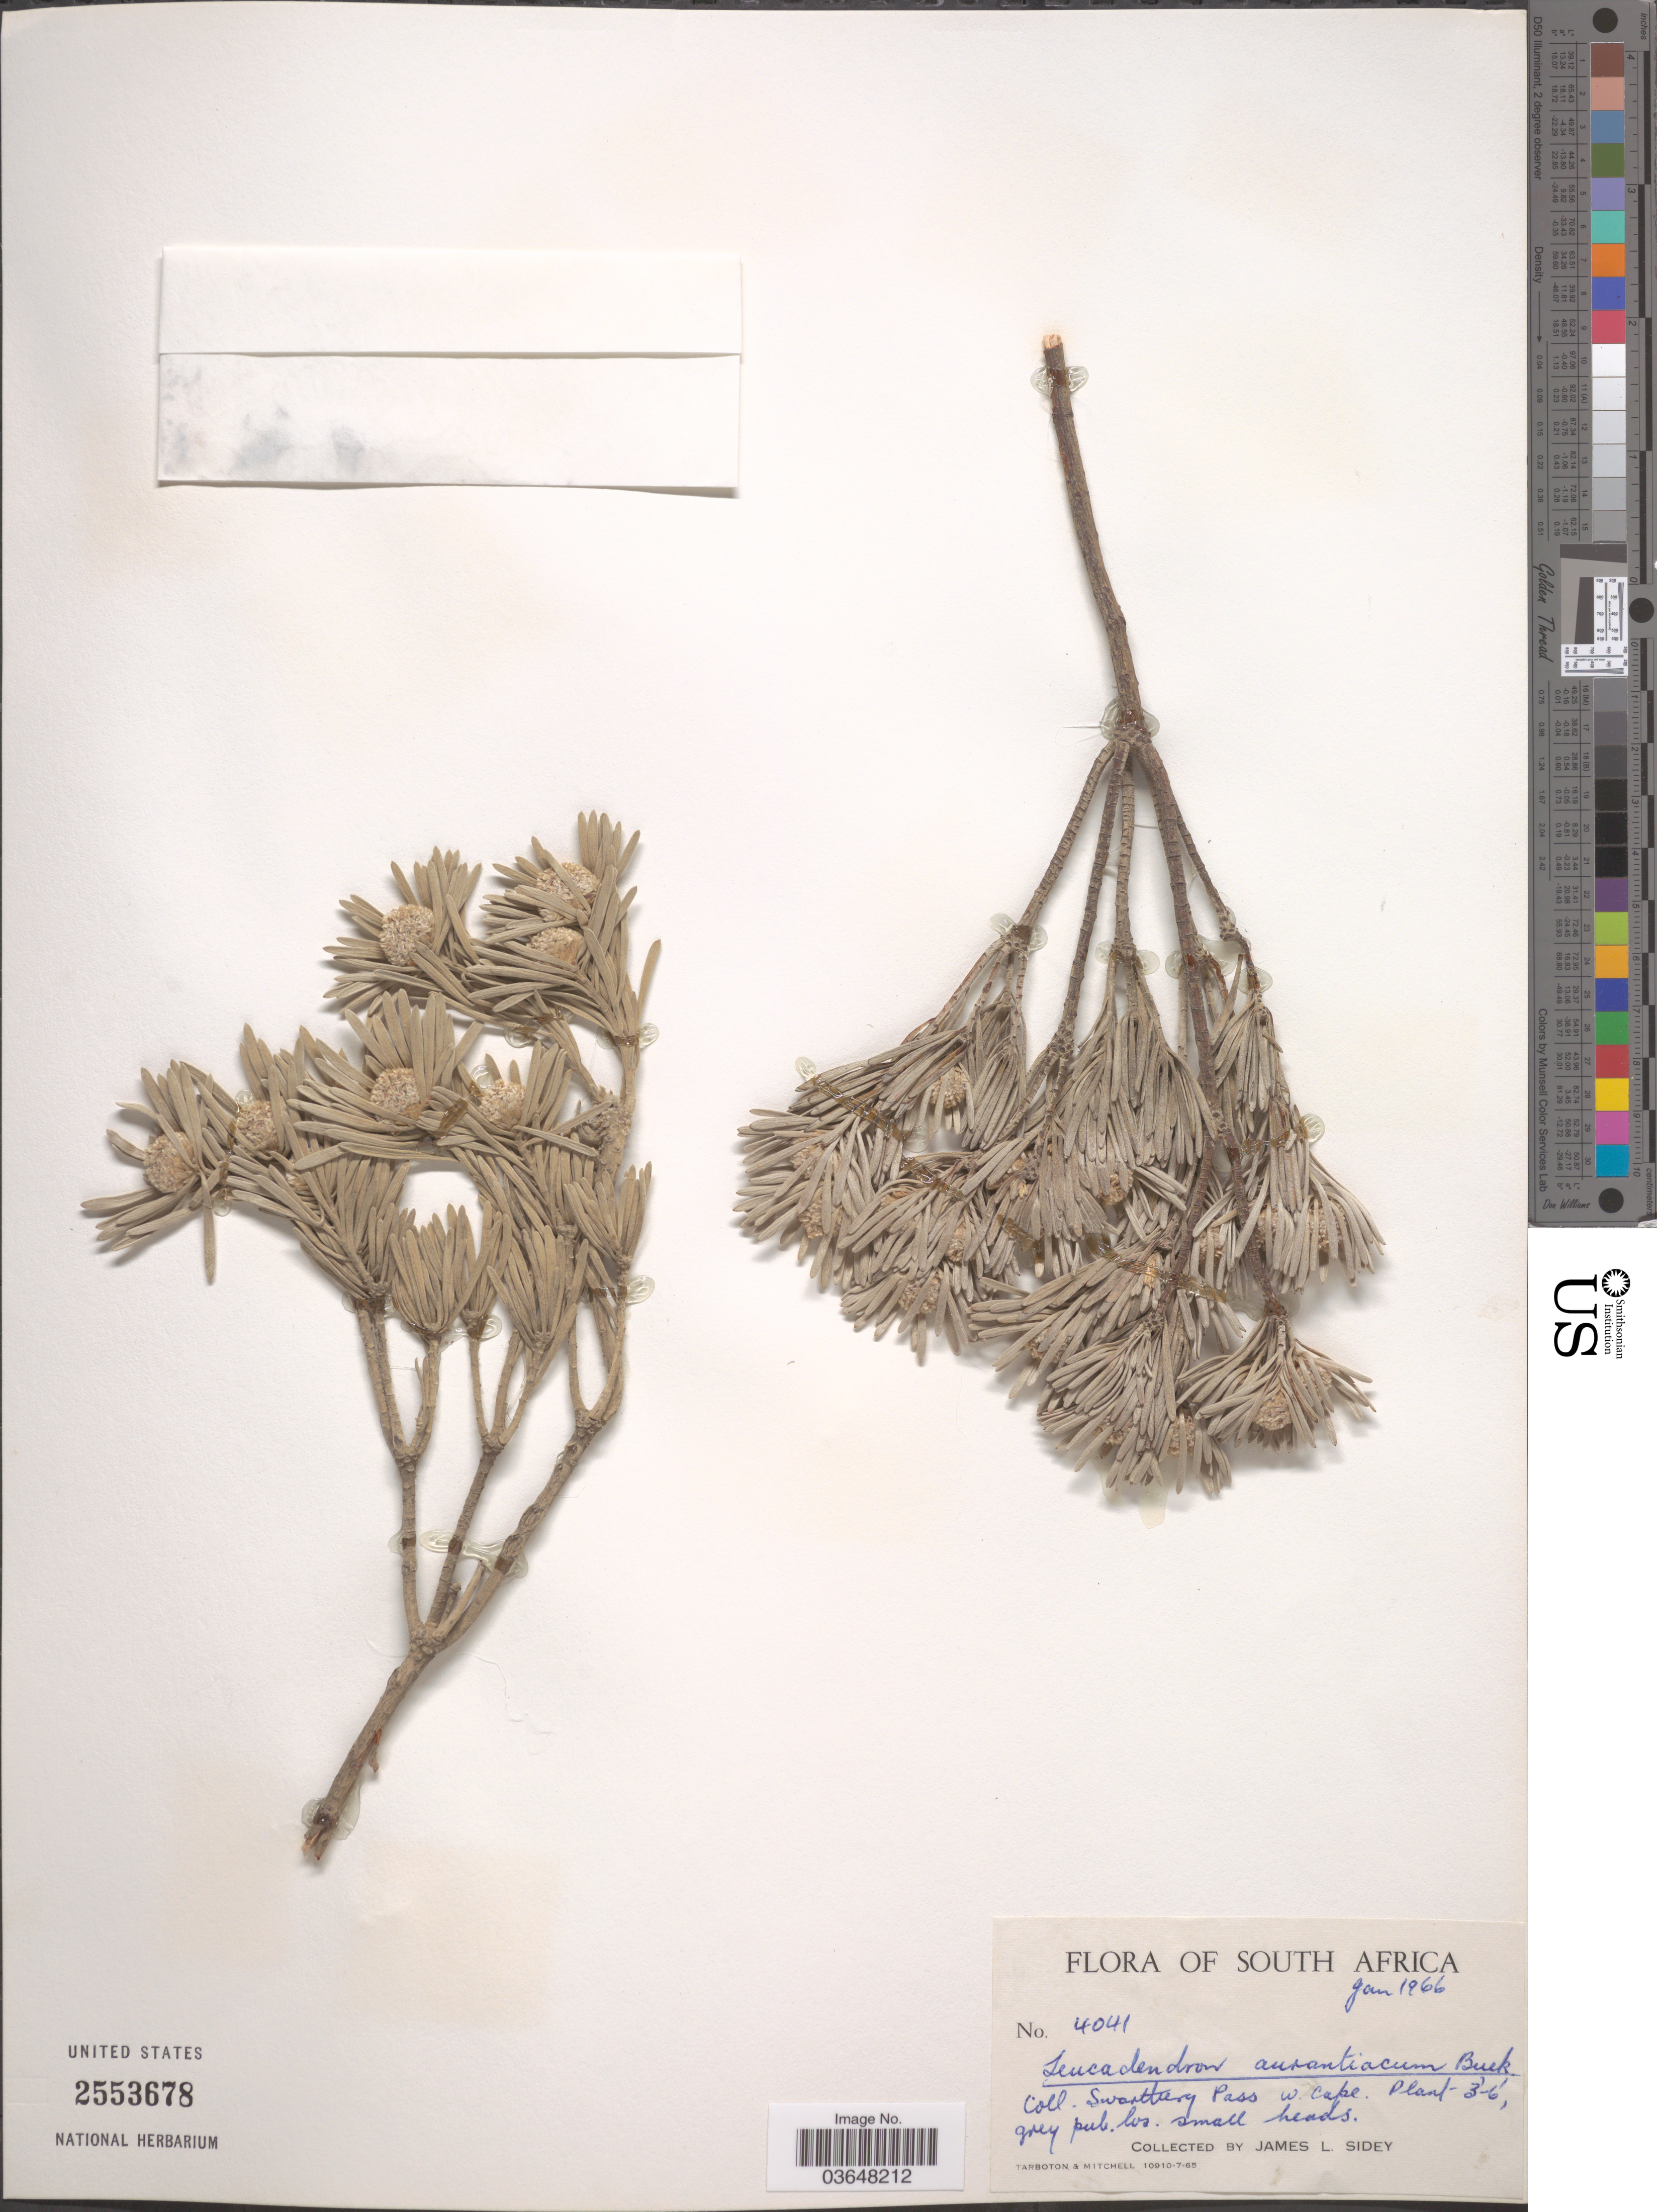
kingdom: Plantae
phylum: Tracheophyta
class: Magnoliopsida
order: Proteales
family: Proteaceae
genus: Leucadendron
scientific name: Leucadendron album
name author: Fourc.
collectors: J. L. Sidey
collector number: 4041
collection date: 1966-01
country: South Africa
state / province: Western Cape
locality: Swartberg Pass. W. Cape.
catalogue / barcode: US 2553678